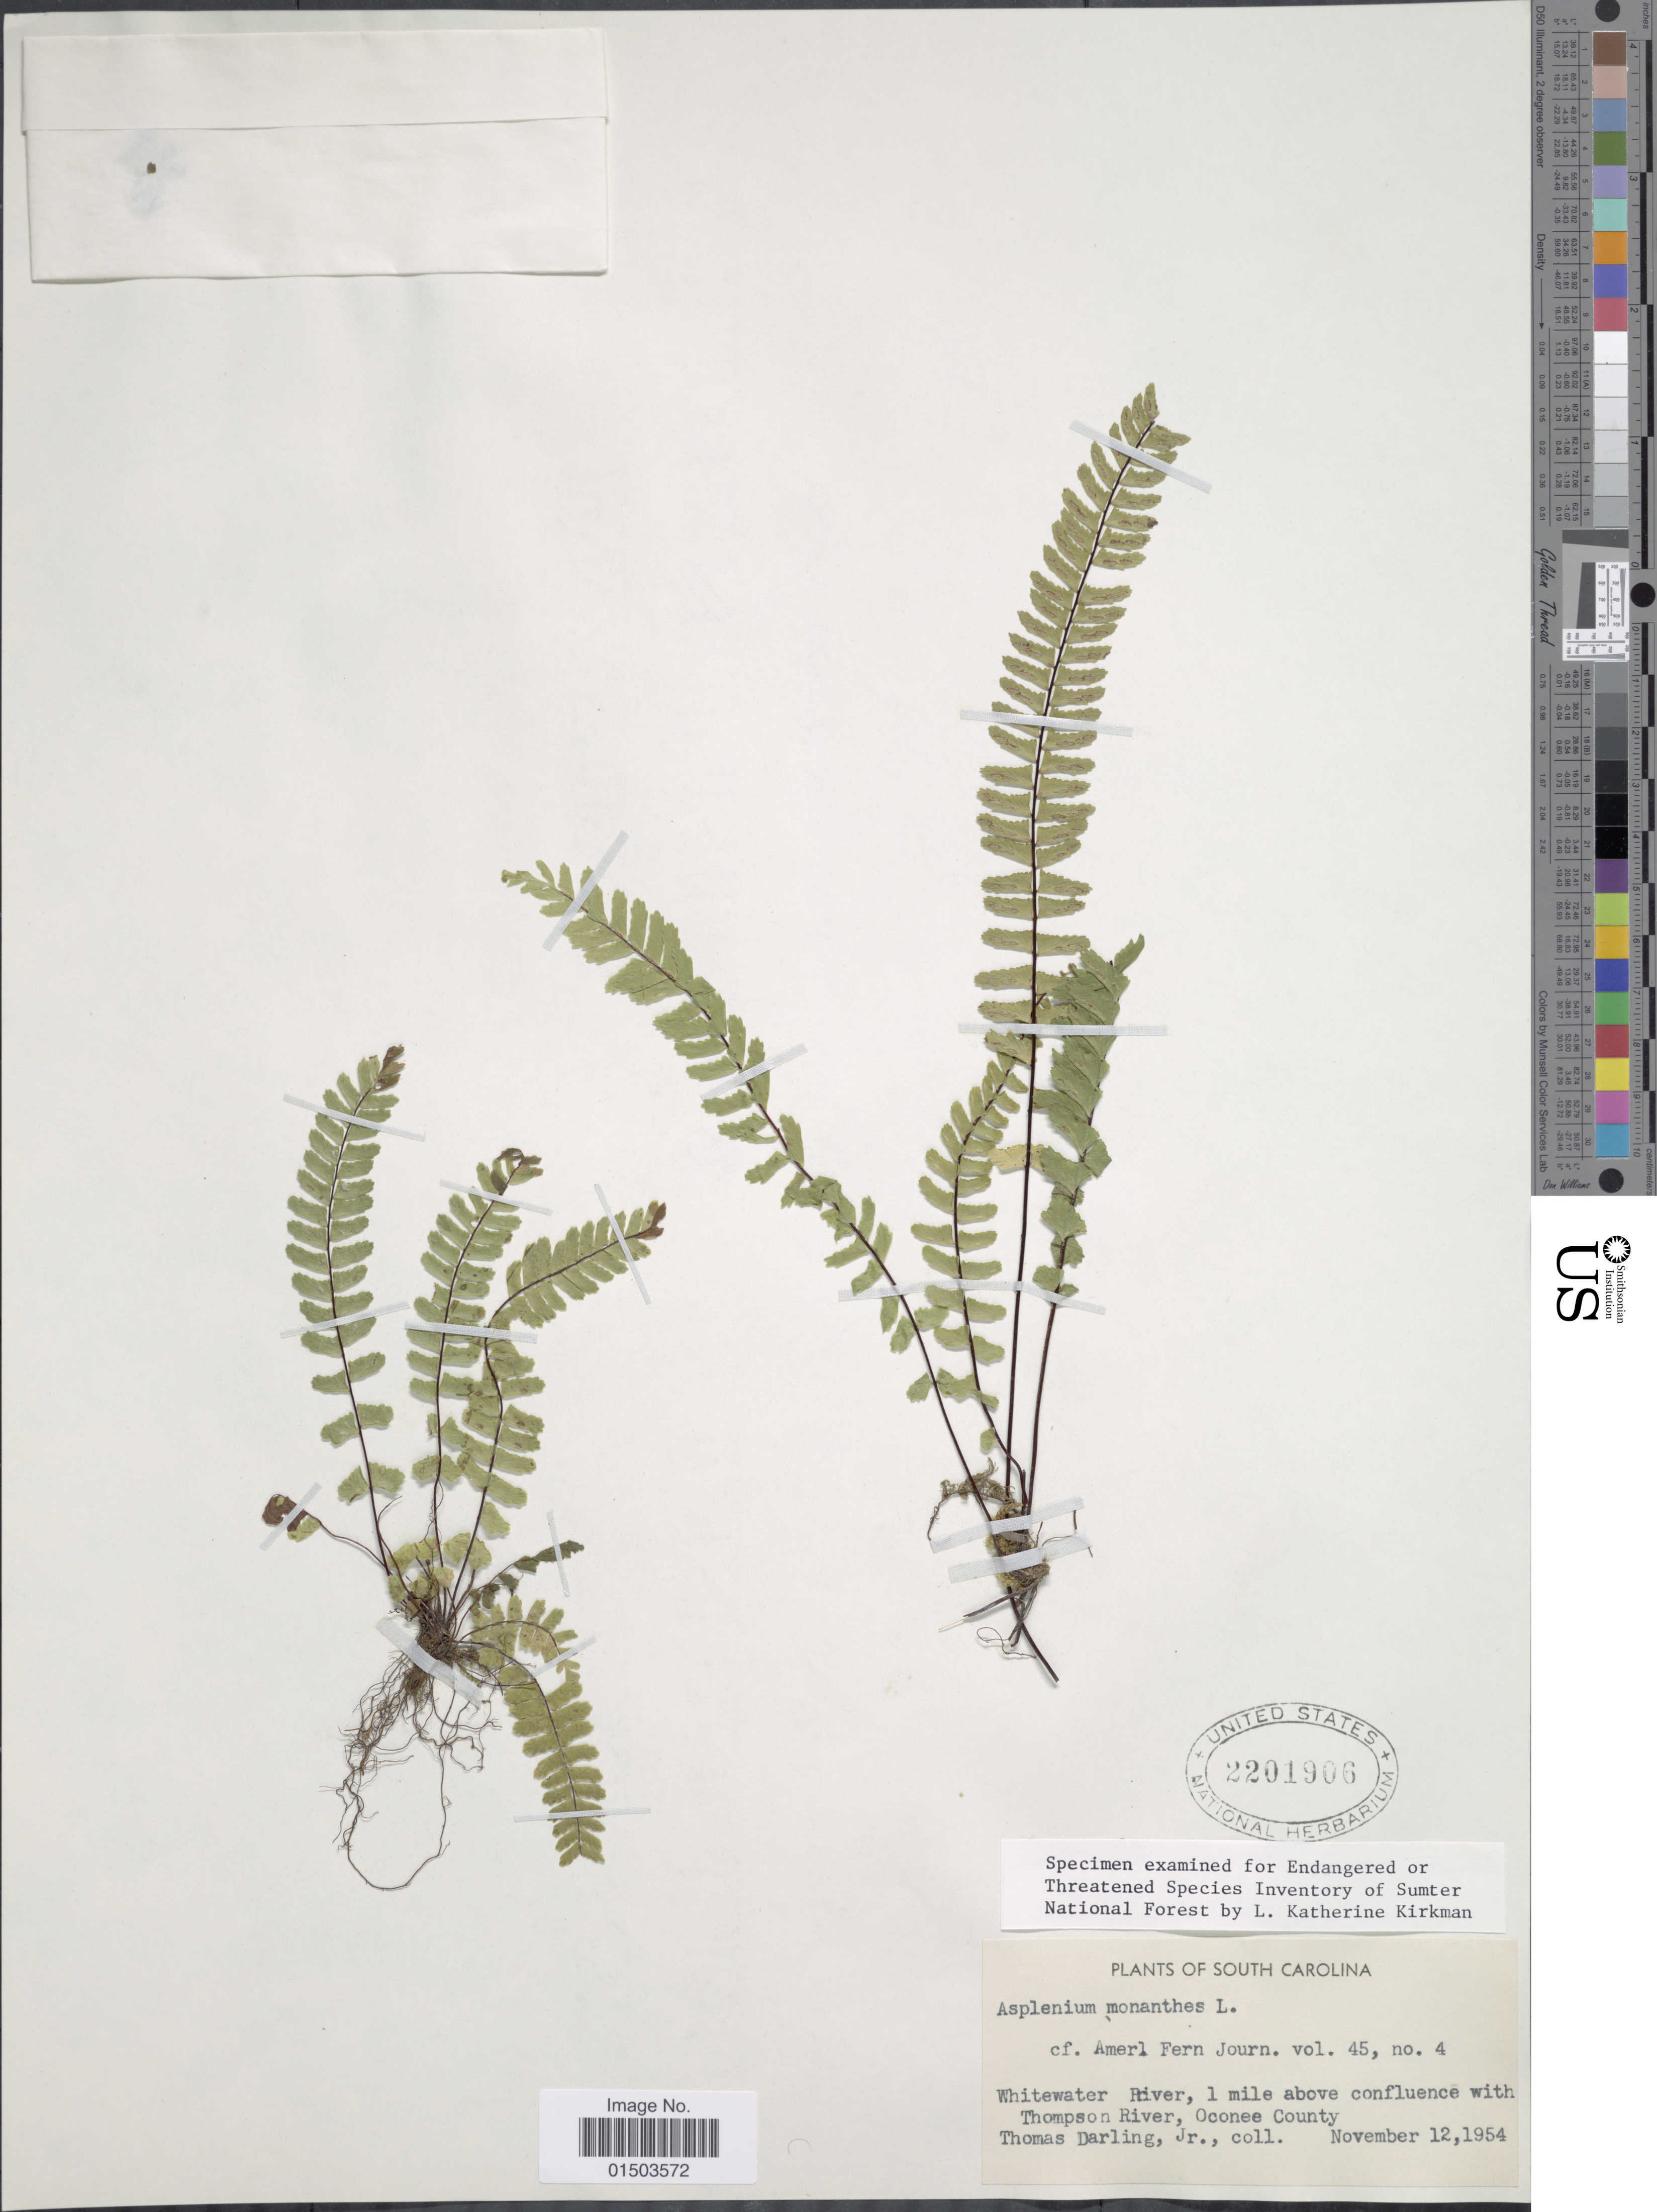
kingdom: Plantae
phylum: Tracheophyta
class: Polypodiopsida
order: Polypodiales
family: Aspleniaceae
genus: Asplenium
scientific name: Asplenium monanthes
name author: L.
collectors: T. Darling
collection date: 1954-11-12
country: United States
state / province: South Carolina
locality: South Carolina. Whitewater River, 1 mile above confluence with Thompson River, Oconee County.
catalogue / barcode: US 2201906